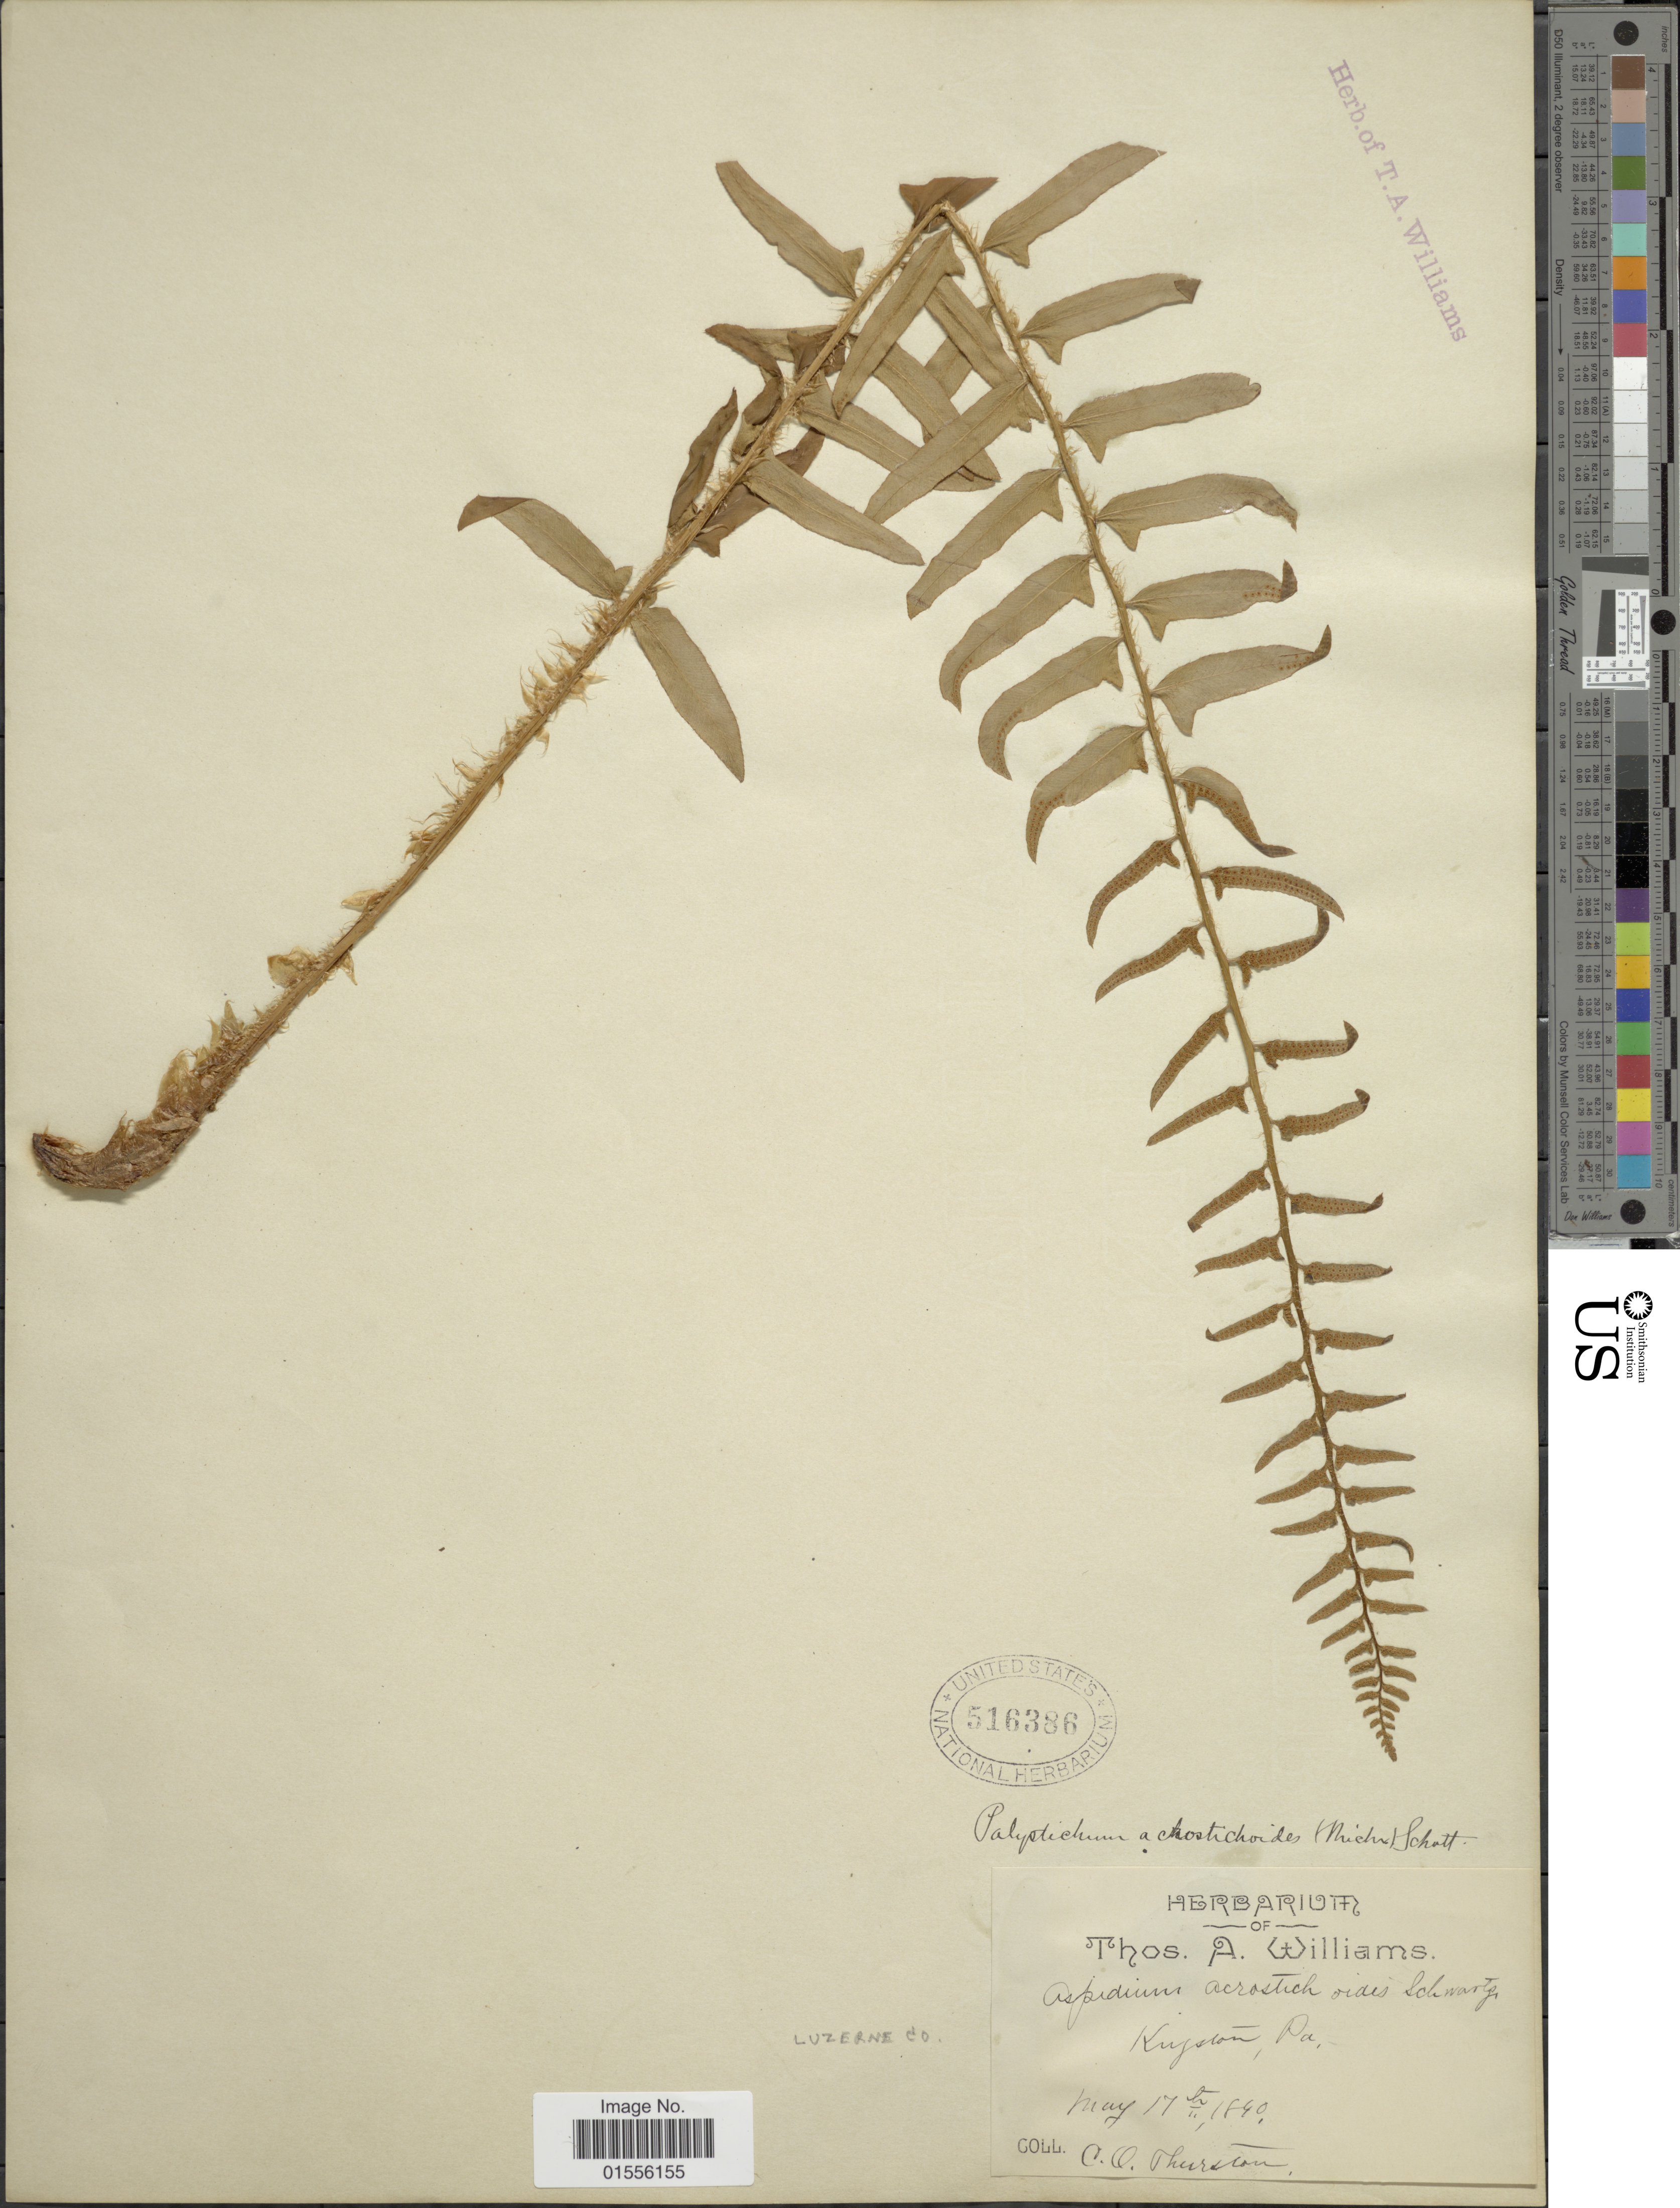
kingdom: Plantae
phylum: Tracheophyta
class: Polypodiopsida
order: Polypodiales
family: Dryopteridaceae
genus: Polystichum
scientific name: Polystichum acrostichoides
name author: (Michx.) Schott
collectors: C. Thurston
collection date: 1890-05-17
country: United States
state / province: Pennsylvania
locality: Kingston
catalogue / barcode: US 516386